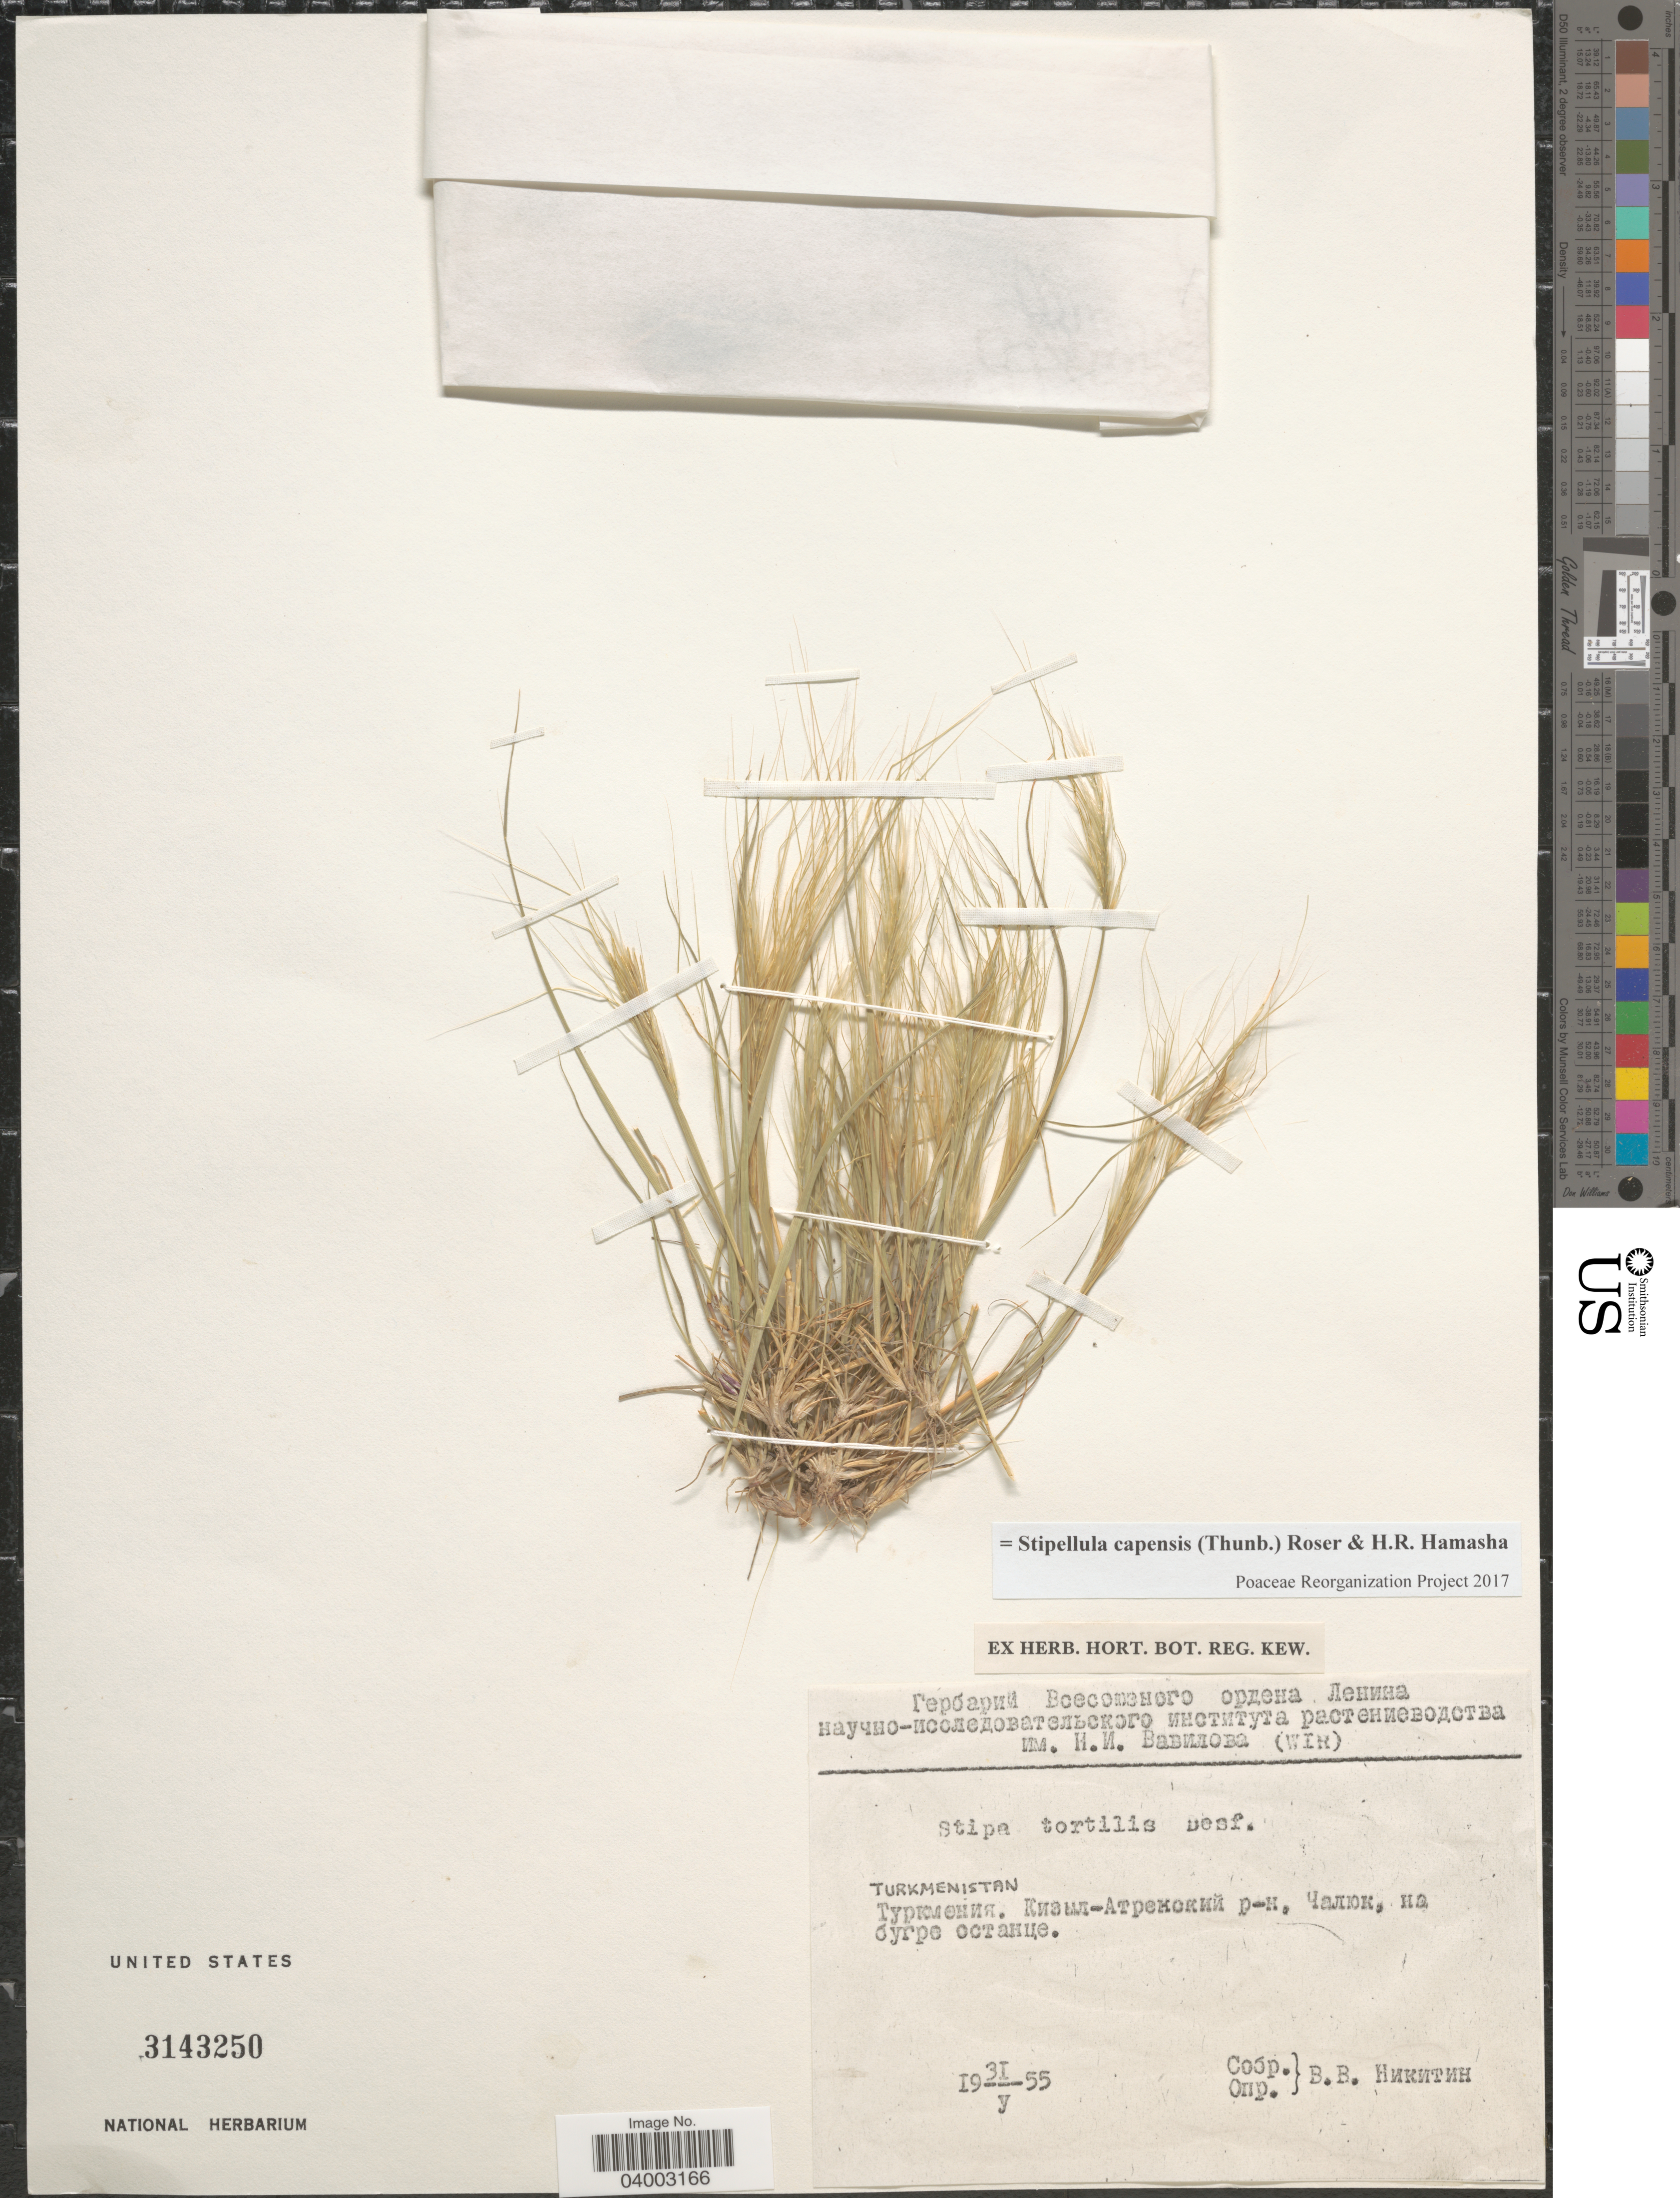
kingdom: Plantae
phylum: Tracheophyta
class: Liliopsida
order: Poales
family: Poaceae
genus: Stipellula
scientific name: Stipellula capensis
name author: (Thunb.) Röser & H. R. Hamasha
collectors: V. V. Nikitin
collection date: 1955-05-31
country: Turkmenistan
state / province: Balkan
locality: Kizyl-Atrek, Chalyuk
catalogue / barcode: US 3143250